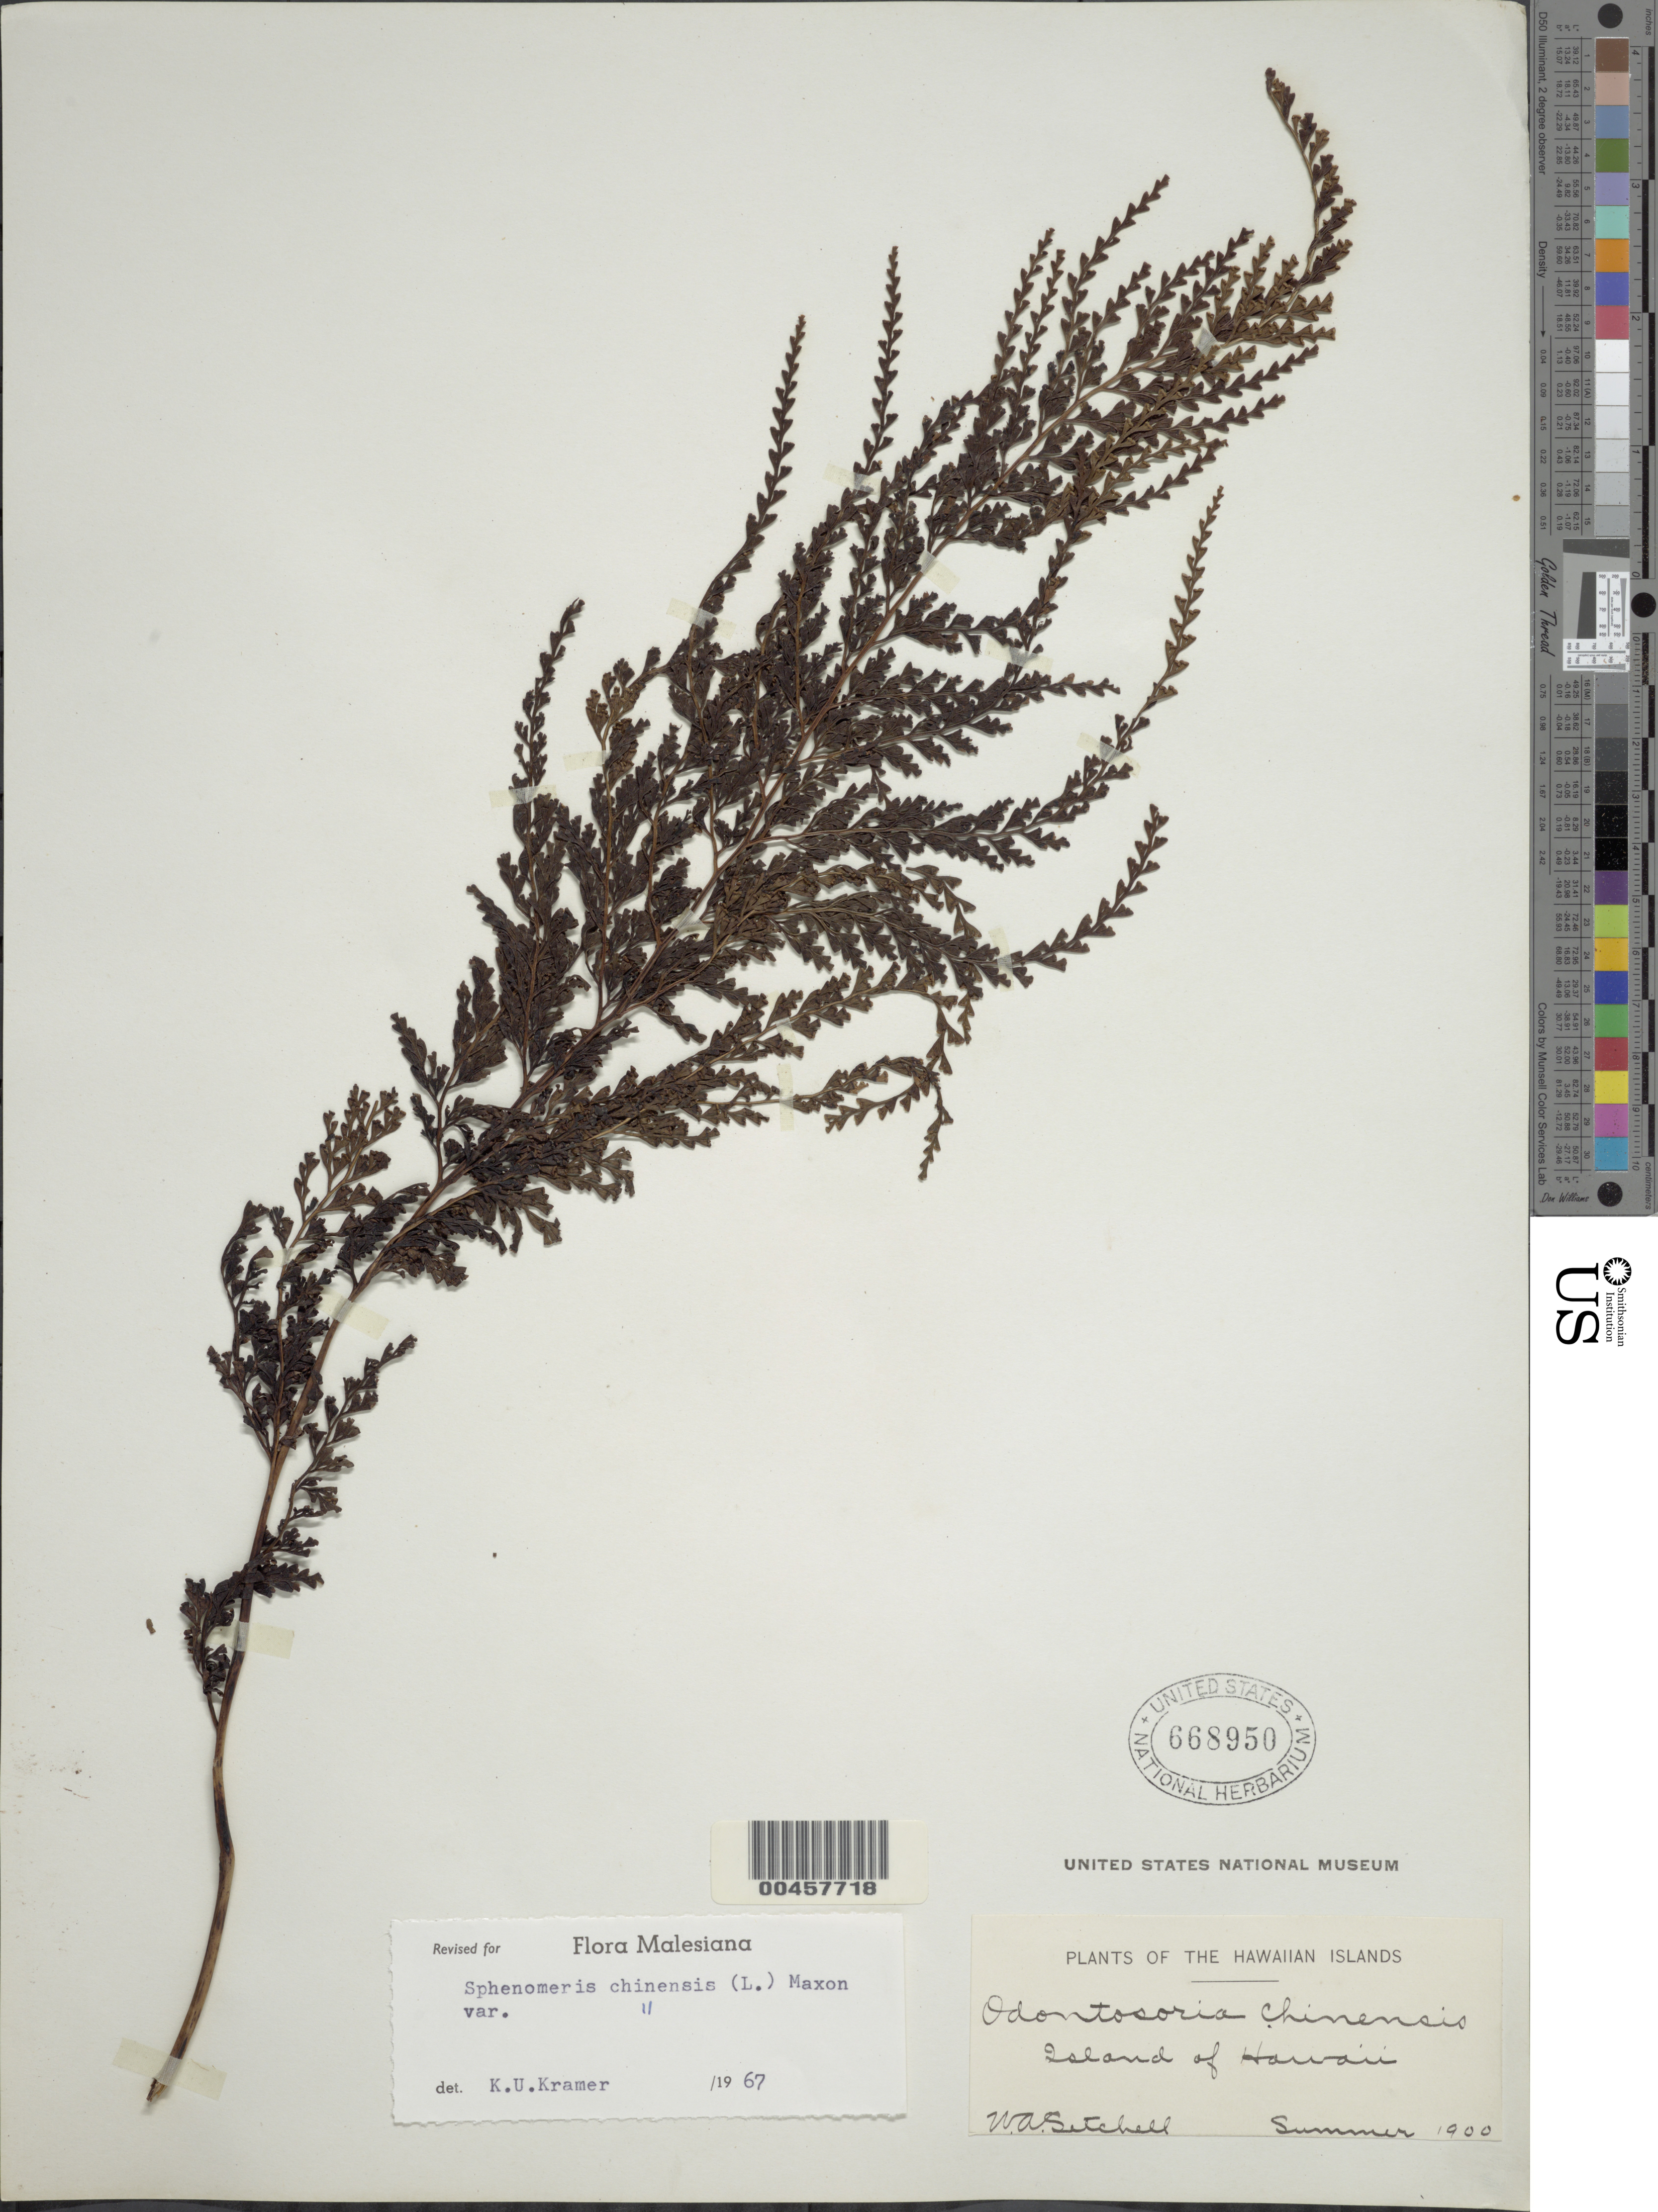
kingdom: Plantae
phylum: Tracheophyta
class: Polypodiopsida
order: Polypodiales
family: Lindsaeaceae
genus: Sphenomeris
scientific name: Sphenomeris chinensis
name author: (L.) Maxon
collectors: W. Setchell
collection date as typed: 21 Jun 1900 to 22 Aug 1900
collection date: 1900-06-21/1900-08-22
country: United States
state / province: Hawaii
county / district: Hawaii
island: Hawaii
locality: Island of Hawaii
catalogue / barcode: US 668950